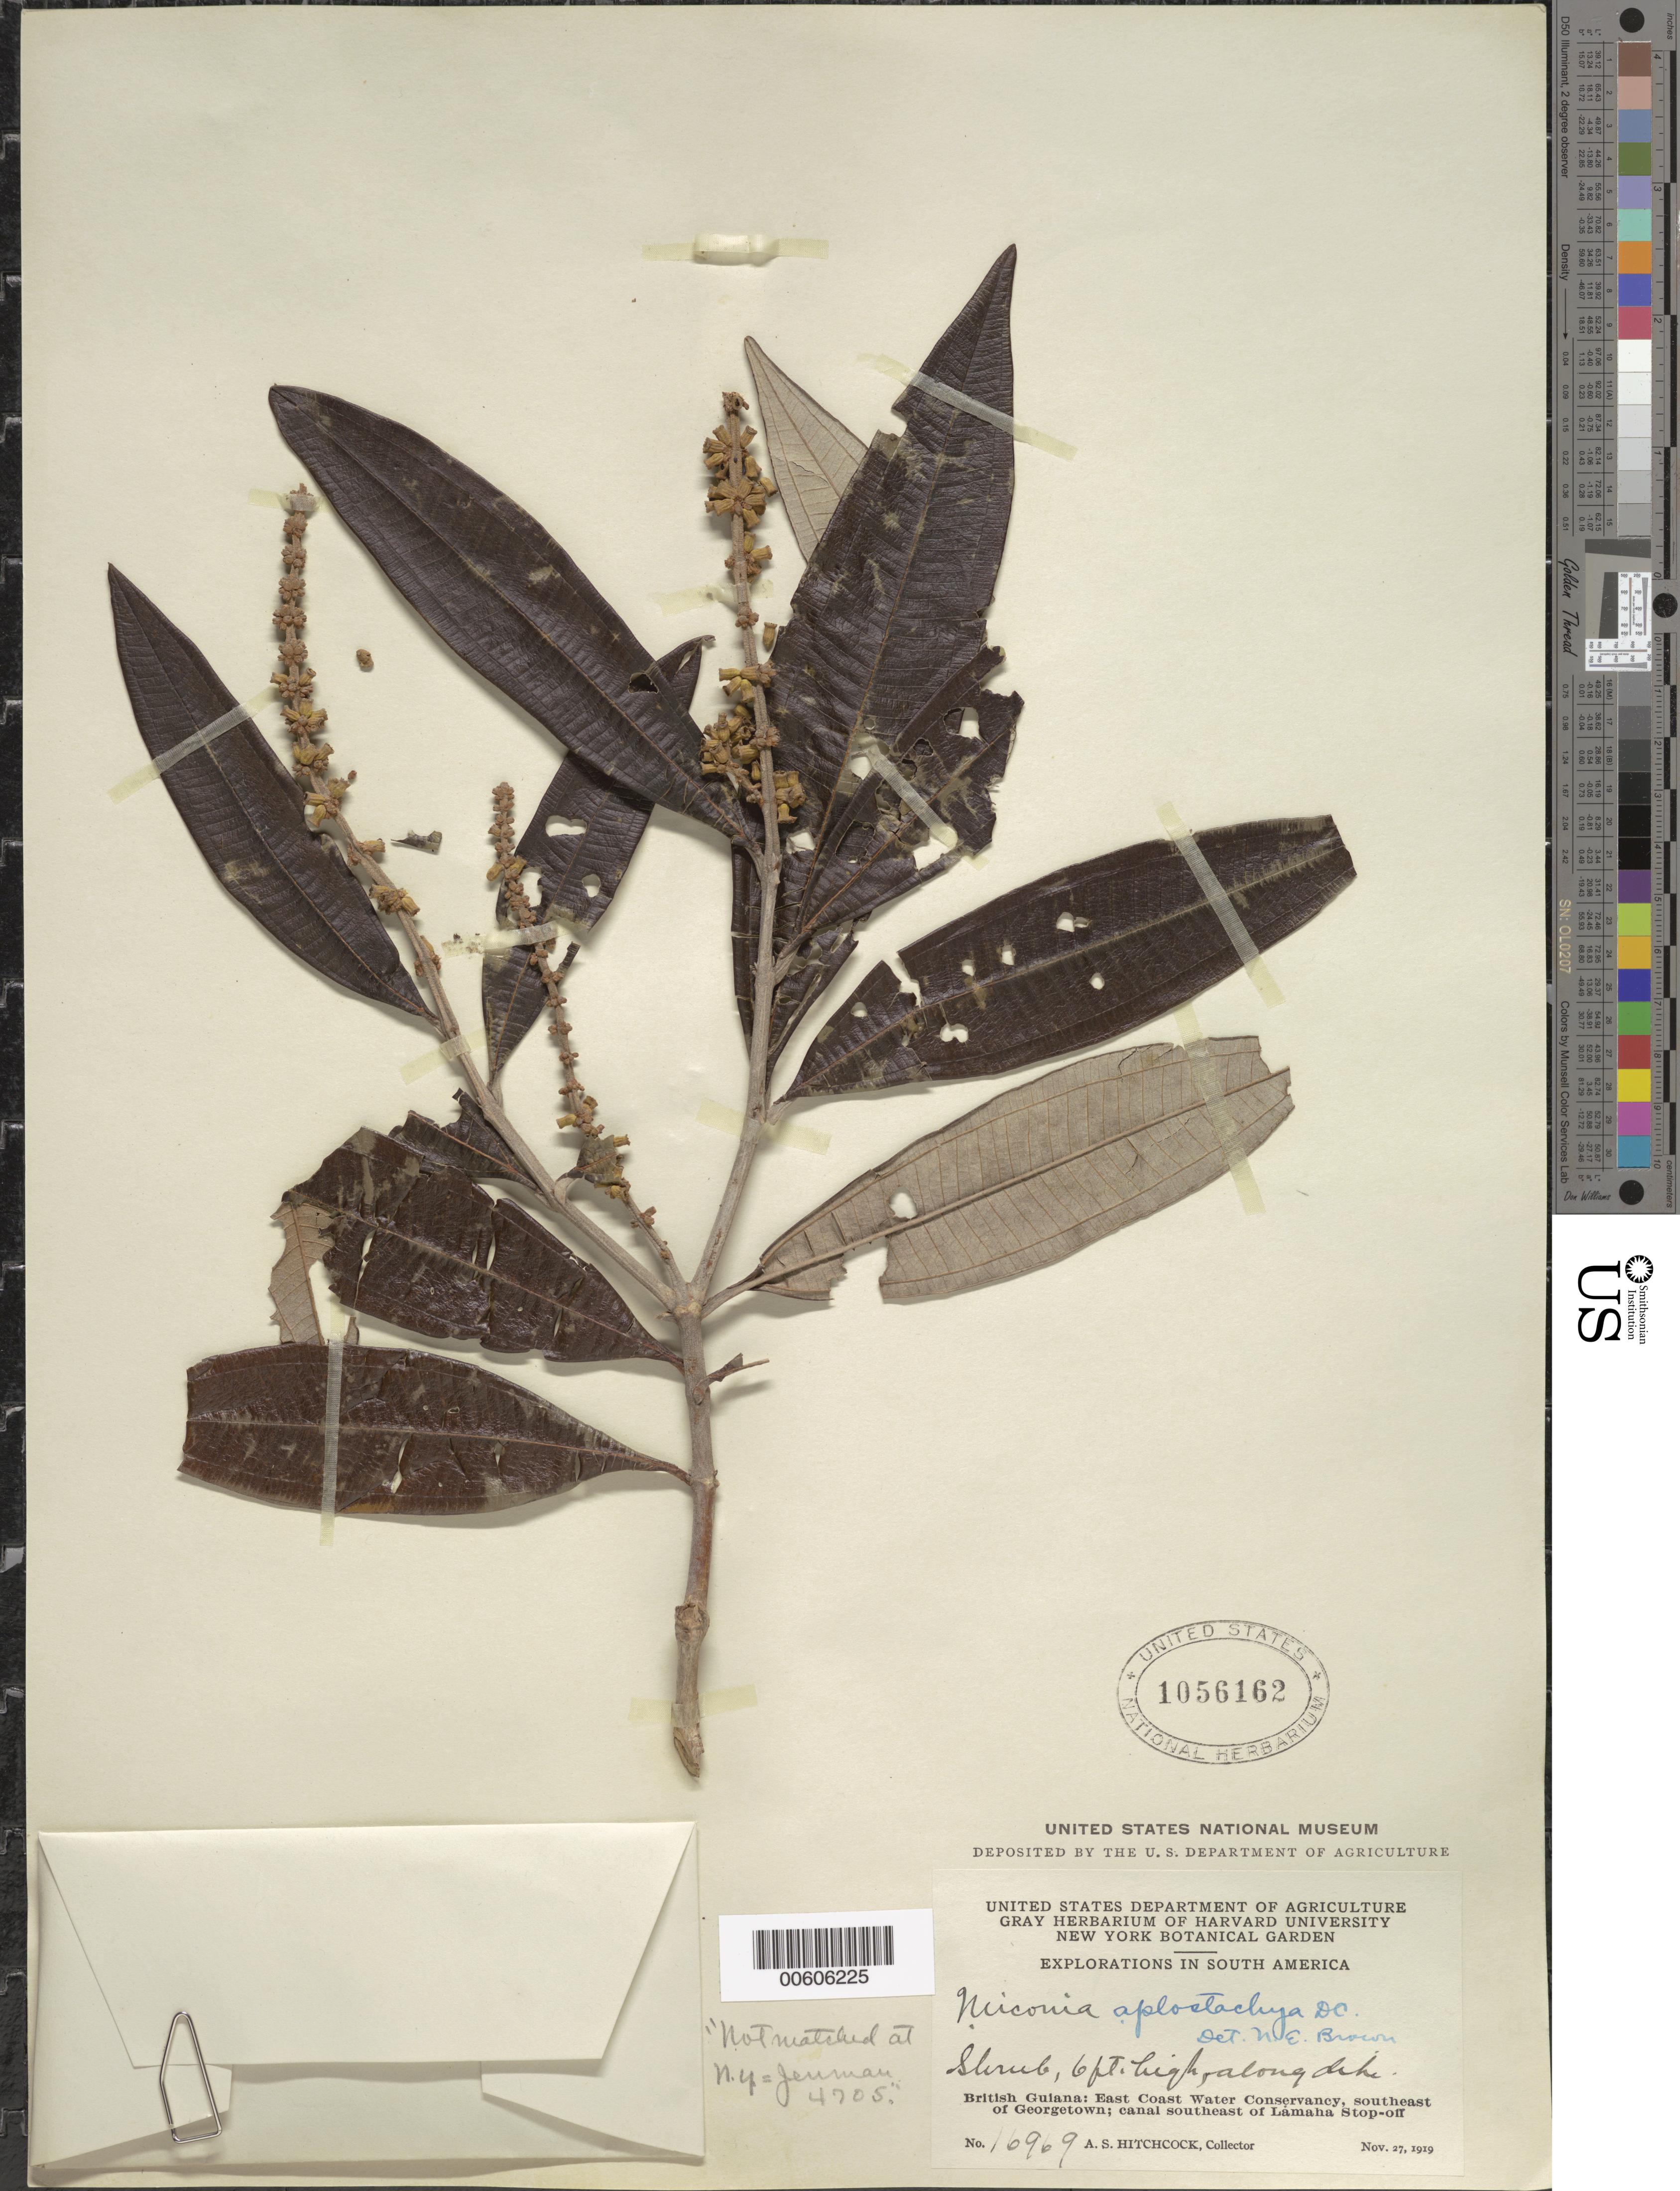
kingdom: Plantae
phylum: Tracheophyta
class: Magnoliopsida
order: Myrtales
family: Melastomataceae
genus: Miconia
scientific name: Miconia aplostachya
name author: (Bonpl.) DC.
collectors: A. S. Hitchcock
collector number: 16969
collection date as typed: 27-Nov-19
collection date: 1919-11-27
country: Guyana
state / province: Demerara-Mahaica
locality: Georgetown, SE of, East Coast Water Conservancy; canal SE of Lamaha Stop-off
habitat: Along dike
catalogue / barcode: US 1056162